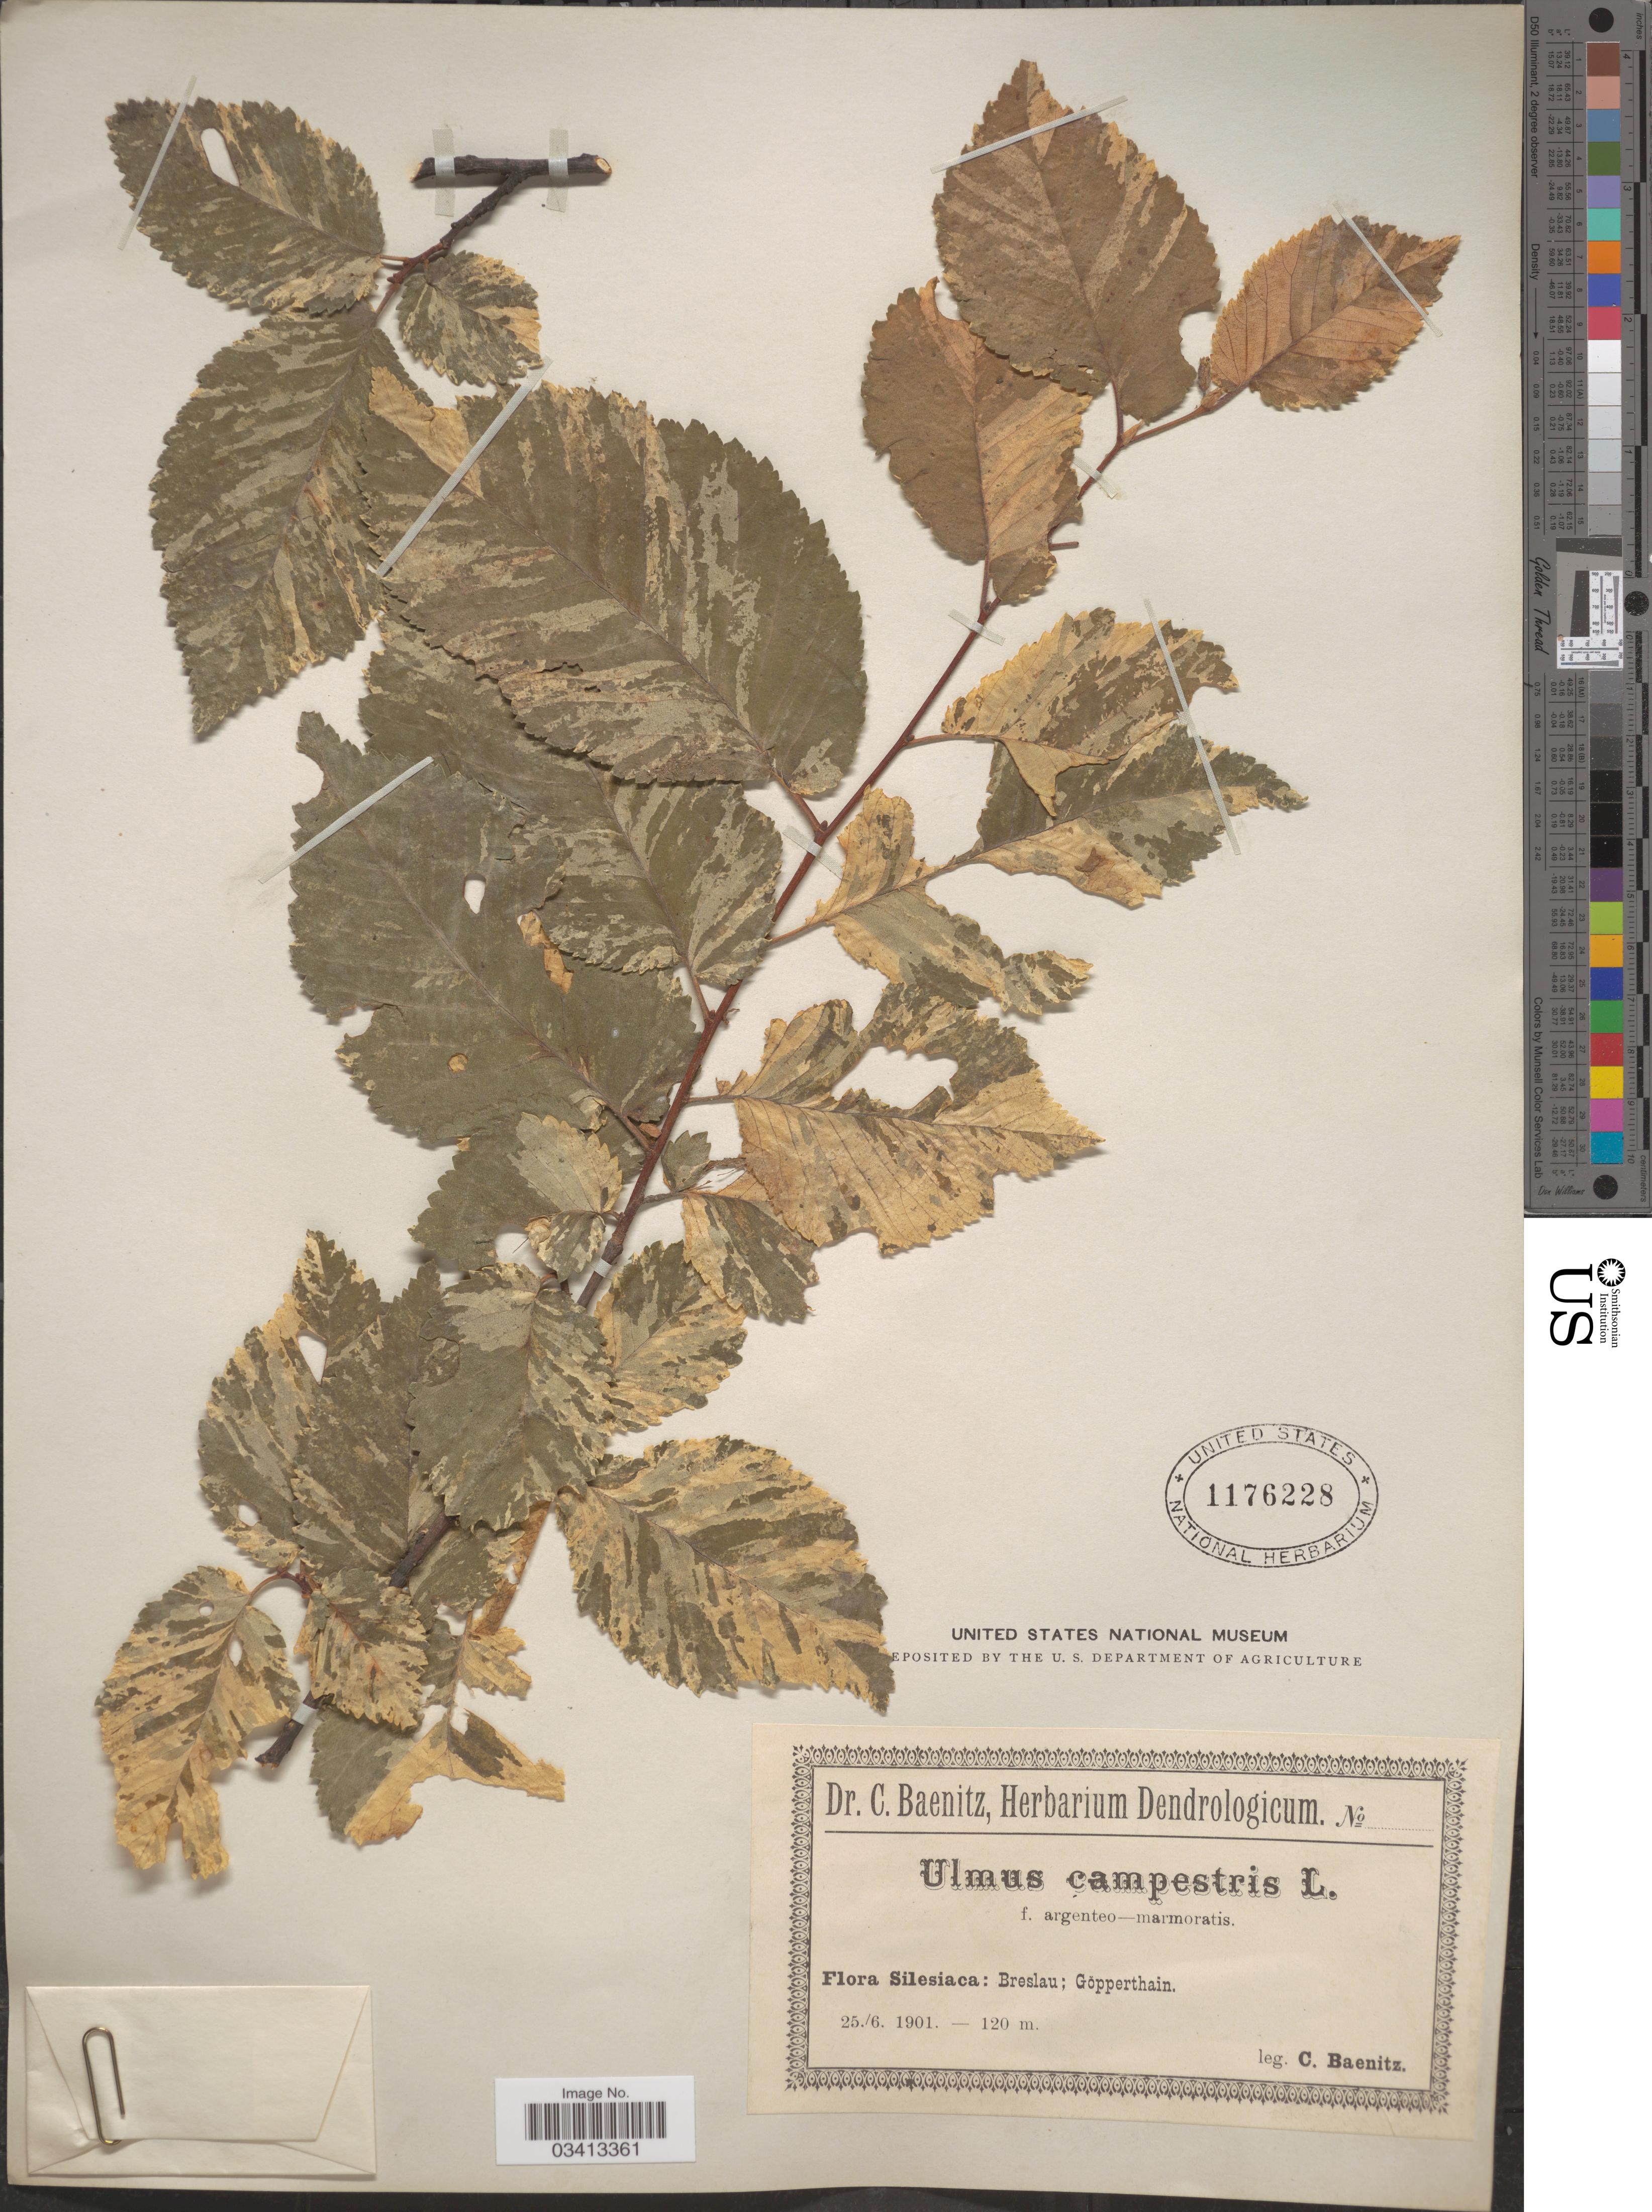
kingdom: Plantae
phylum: Tracheophyta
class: Magnoliopsida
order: Rosales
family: Ulmaceae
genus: Ulmus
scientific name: Ulmus campestris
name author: L.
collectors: C. G. Baenitz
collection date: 1901-06-25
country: Poland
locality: Silesiaca: Breslau; Göpperthain.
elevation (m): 120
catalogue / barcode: US 1176228